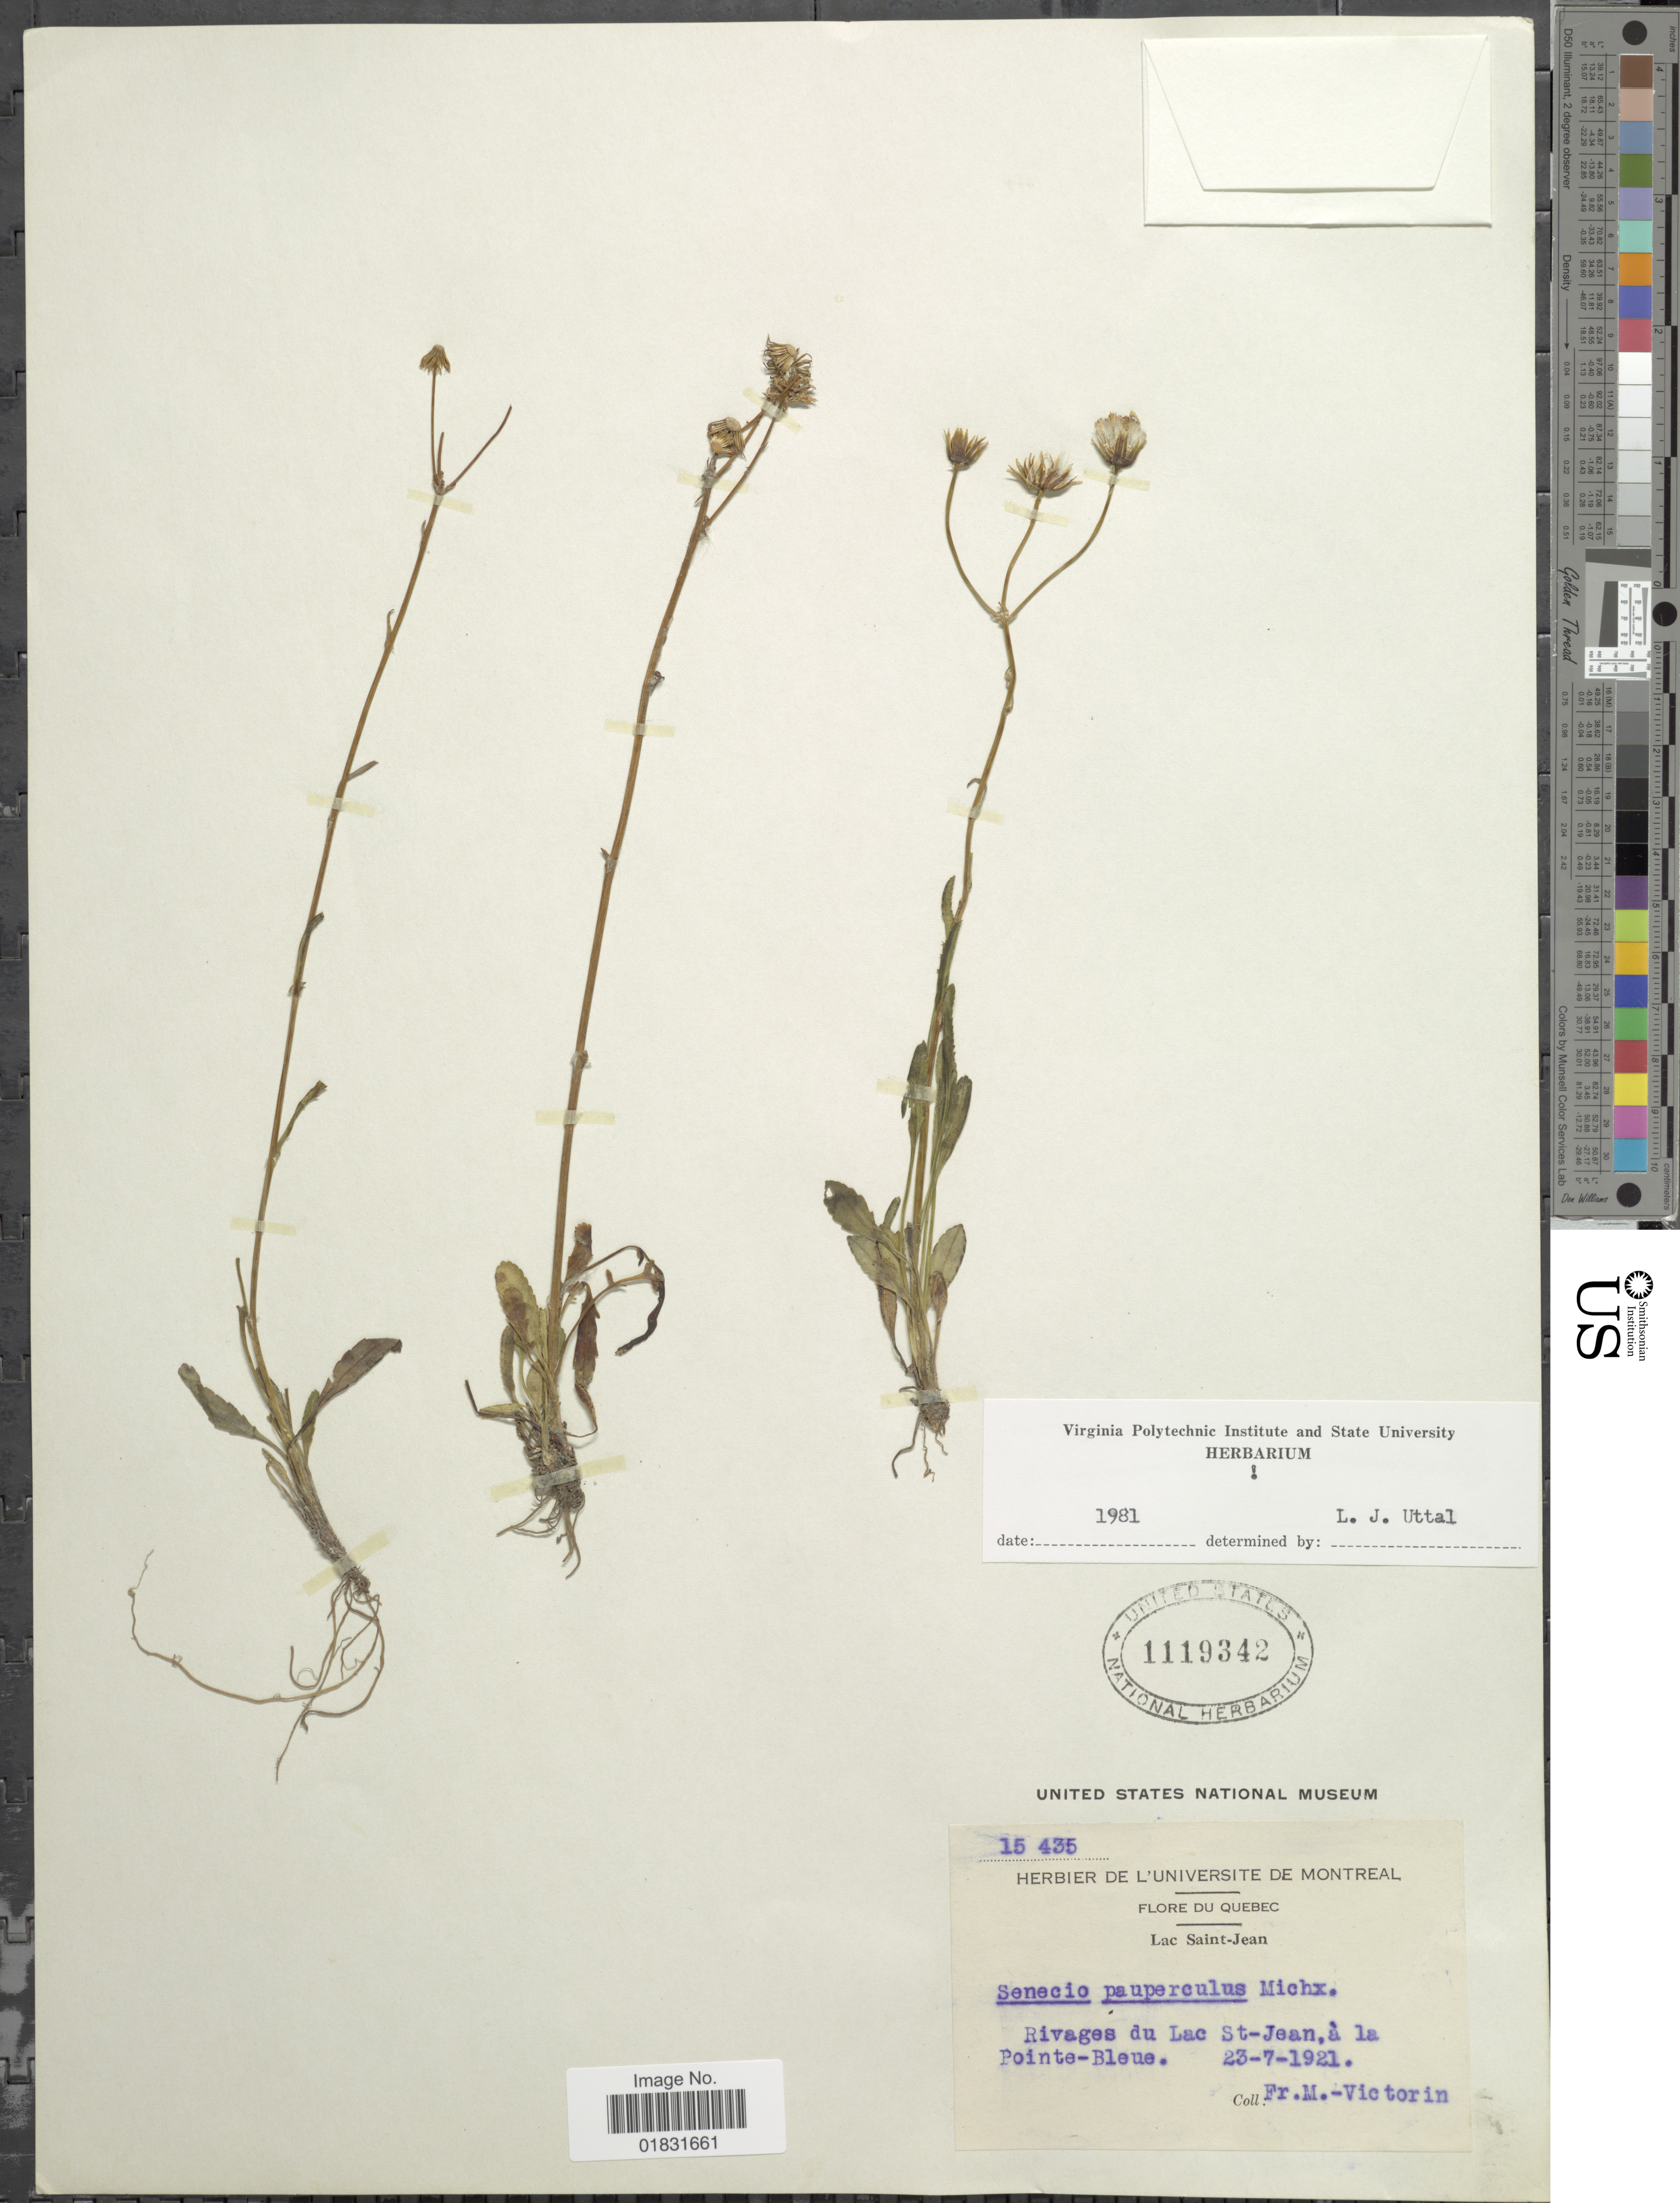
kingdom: Plantae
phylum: Tracheophyta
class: Magnoliopsida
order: Asterales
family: Asteraceae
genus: Packera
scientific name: Packera paupercula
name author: (Michx.) Á. Löve & D. Löve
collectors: Fr. Marie-Victorin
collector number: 15435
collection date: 1921-07-23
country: Canada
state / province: Quebec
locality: Lac Saint-Jean, Rivages du Lac St-Jean, à la Pointe-Bleue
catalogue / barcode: US 1119342